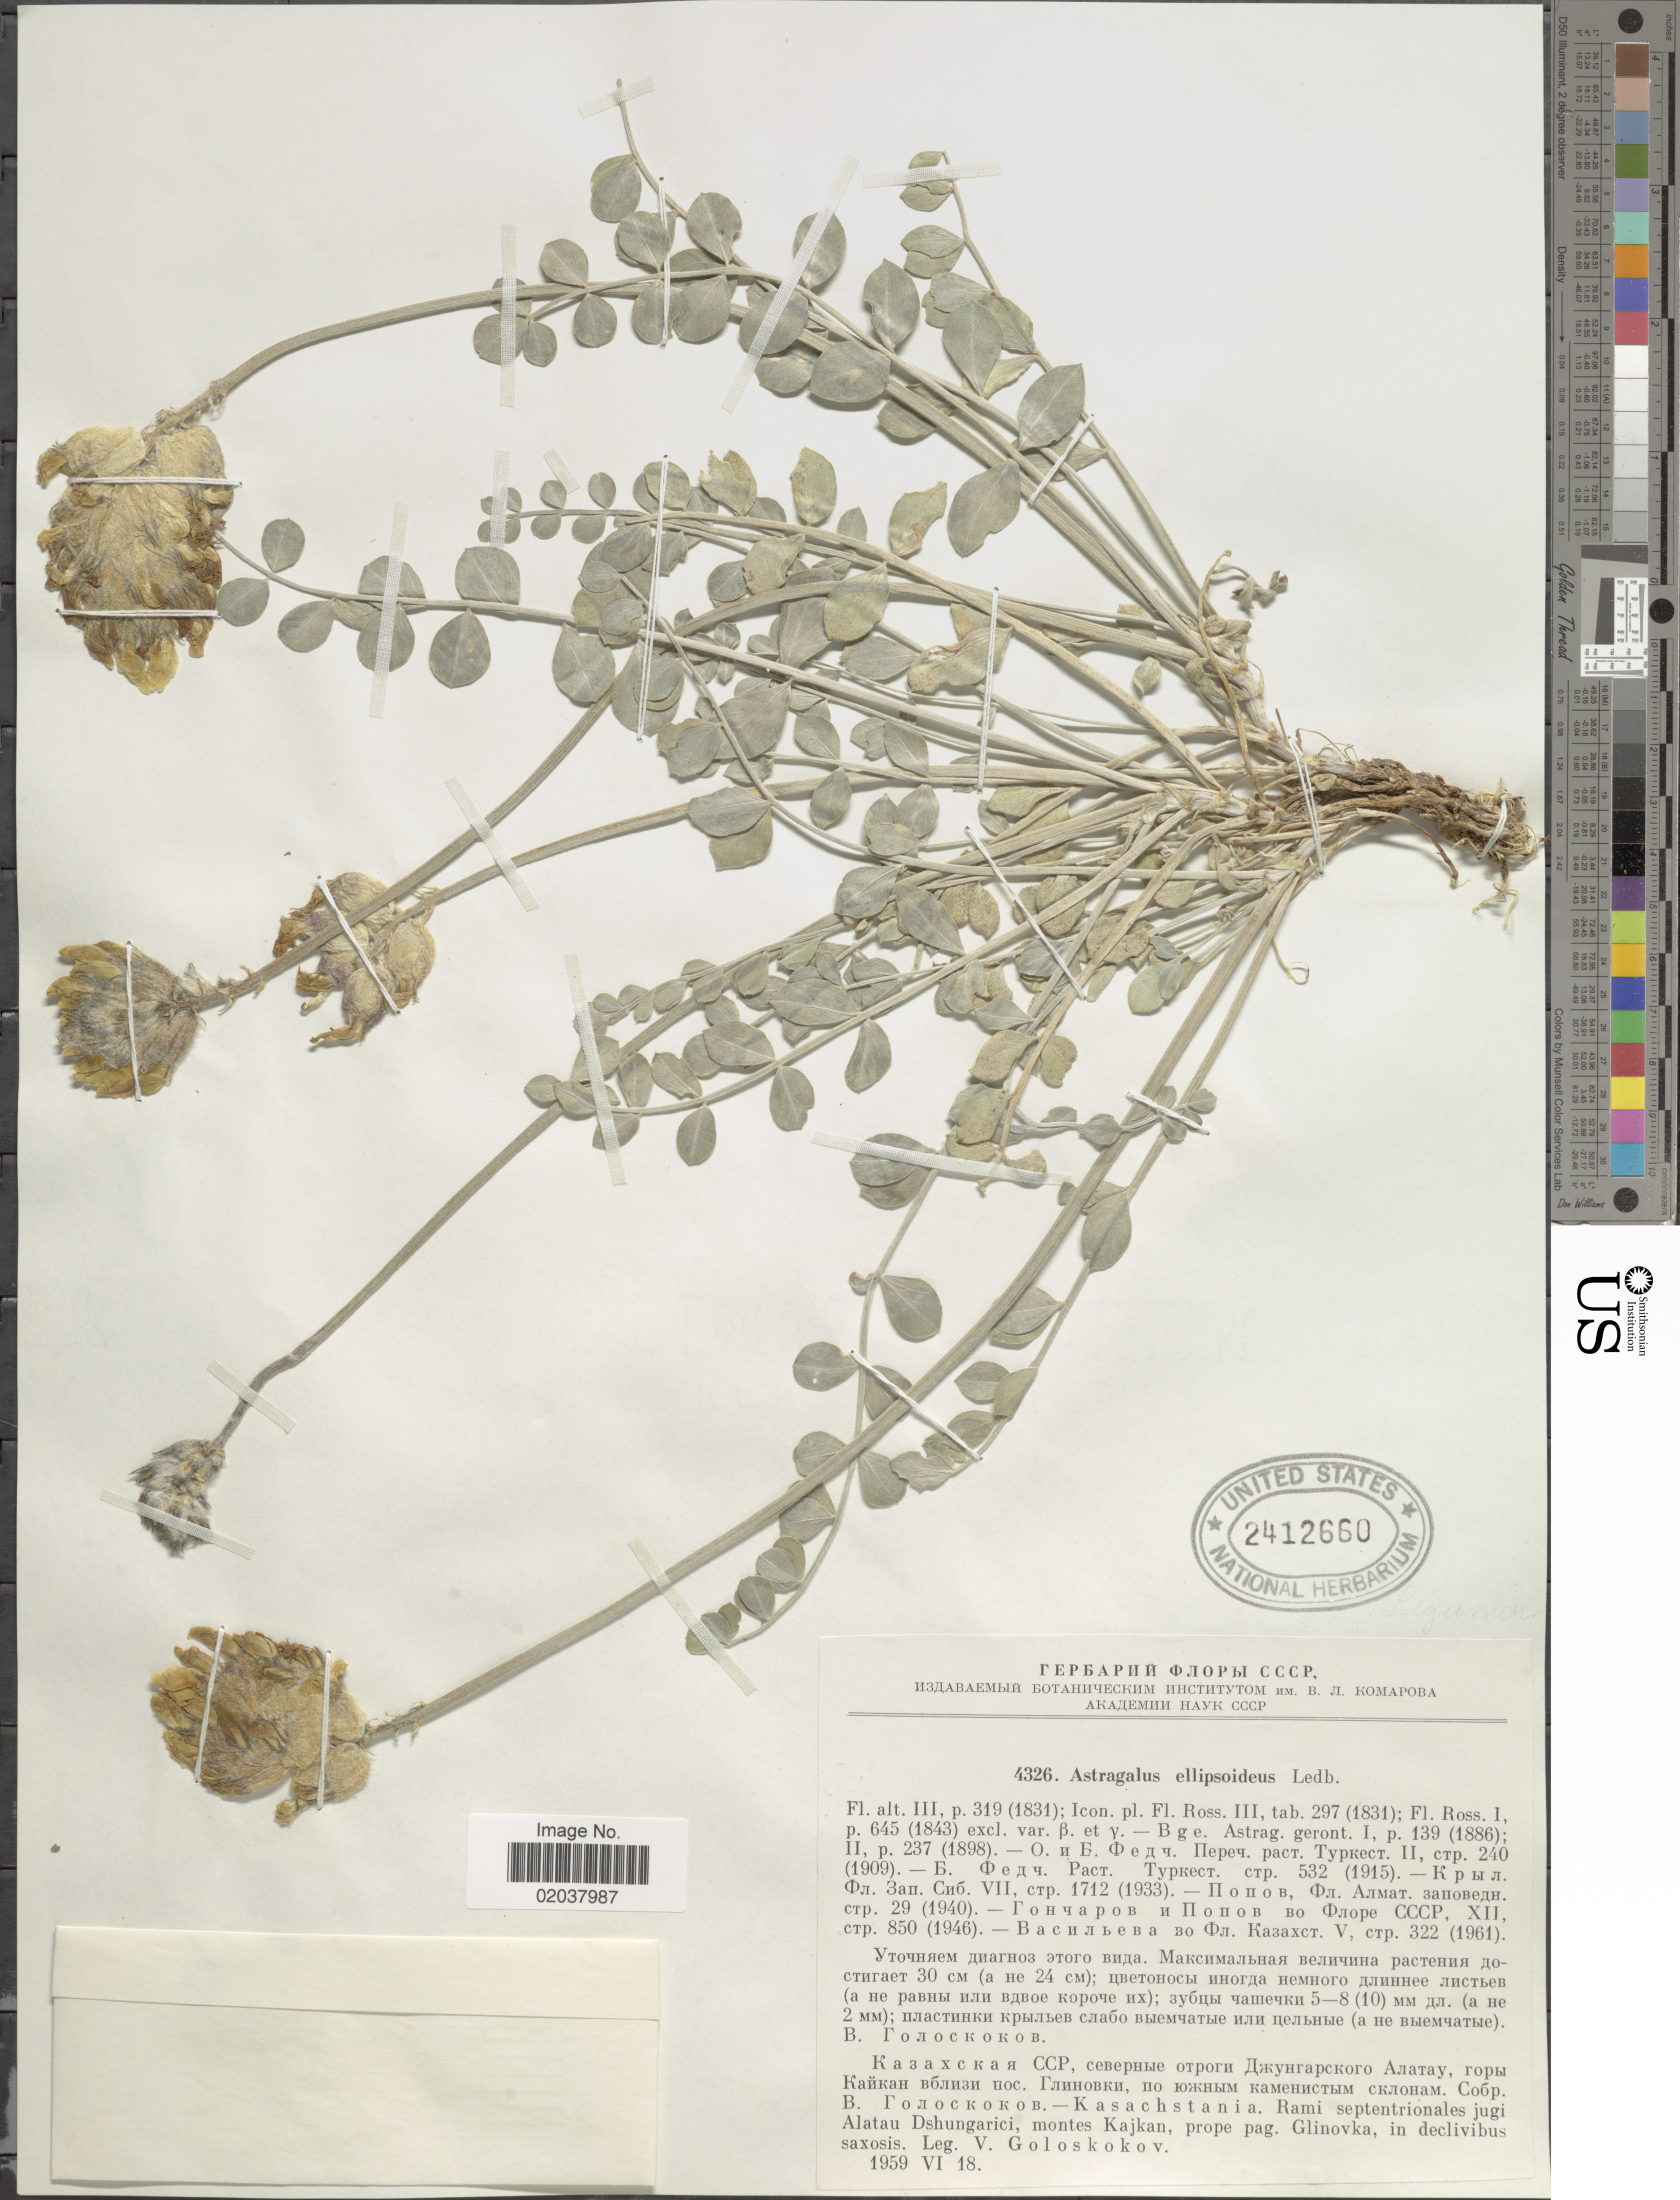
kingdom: Plantae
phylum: Tracheophyta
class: Magnoliopsida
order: Fabales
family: Fabaceae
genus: Astragalus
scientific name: Astragalus ellipsoideus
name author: Ledeb.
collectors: V. P. Goloskokov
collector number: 4326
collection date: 1959-06-18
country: Kazakhstan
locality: Kasachstania. Rami septentrionales jugi Alatau Dshungarici, montes Kajkan, prope pag. Glinovka, in declivibus saxosis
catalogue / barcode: US 2412660